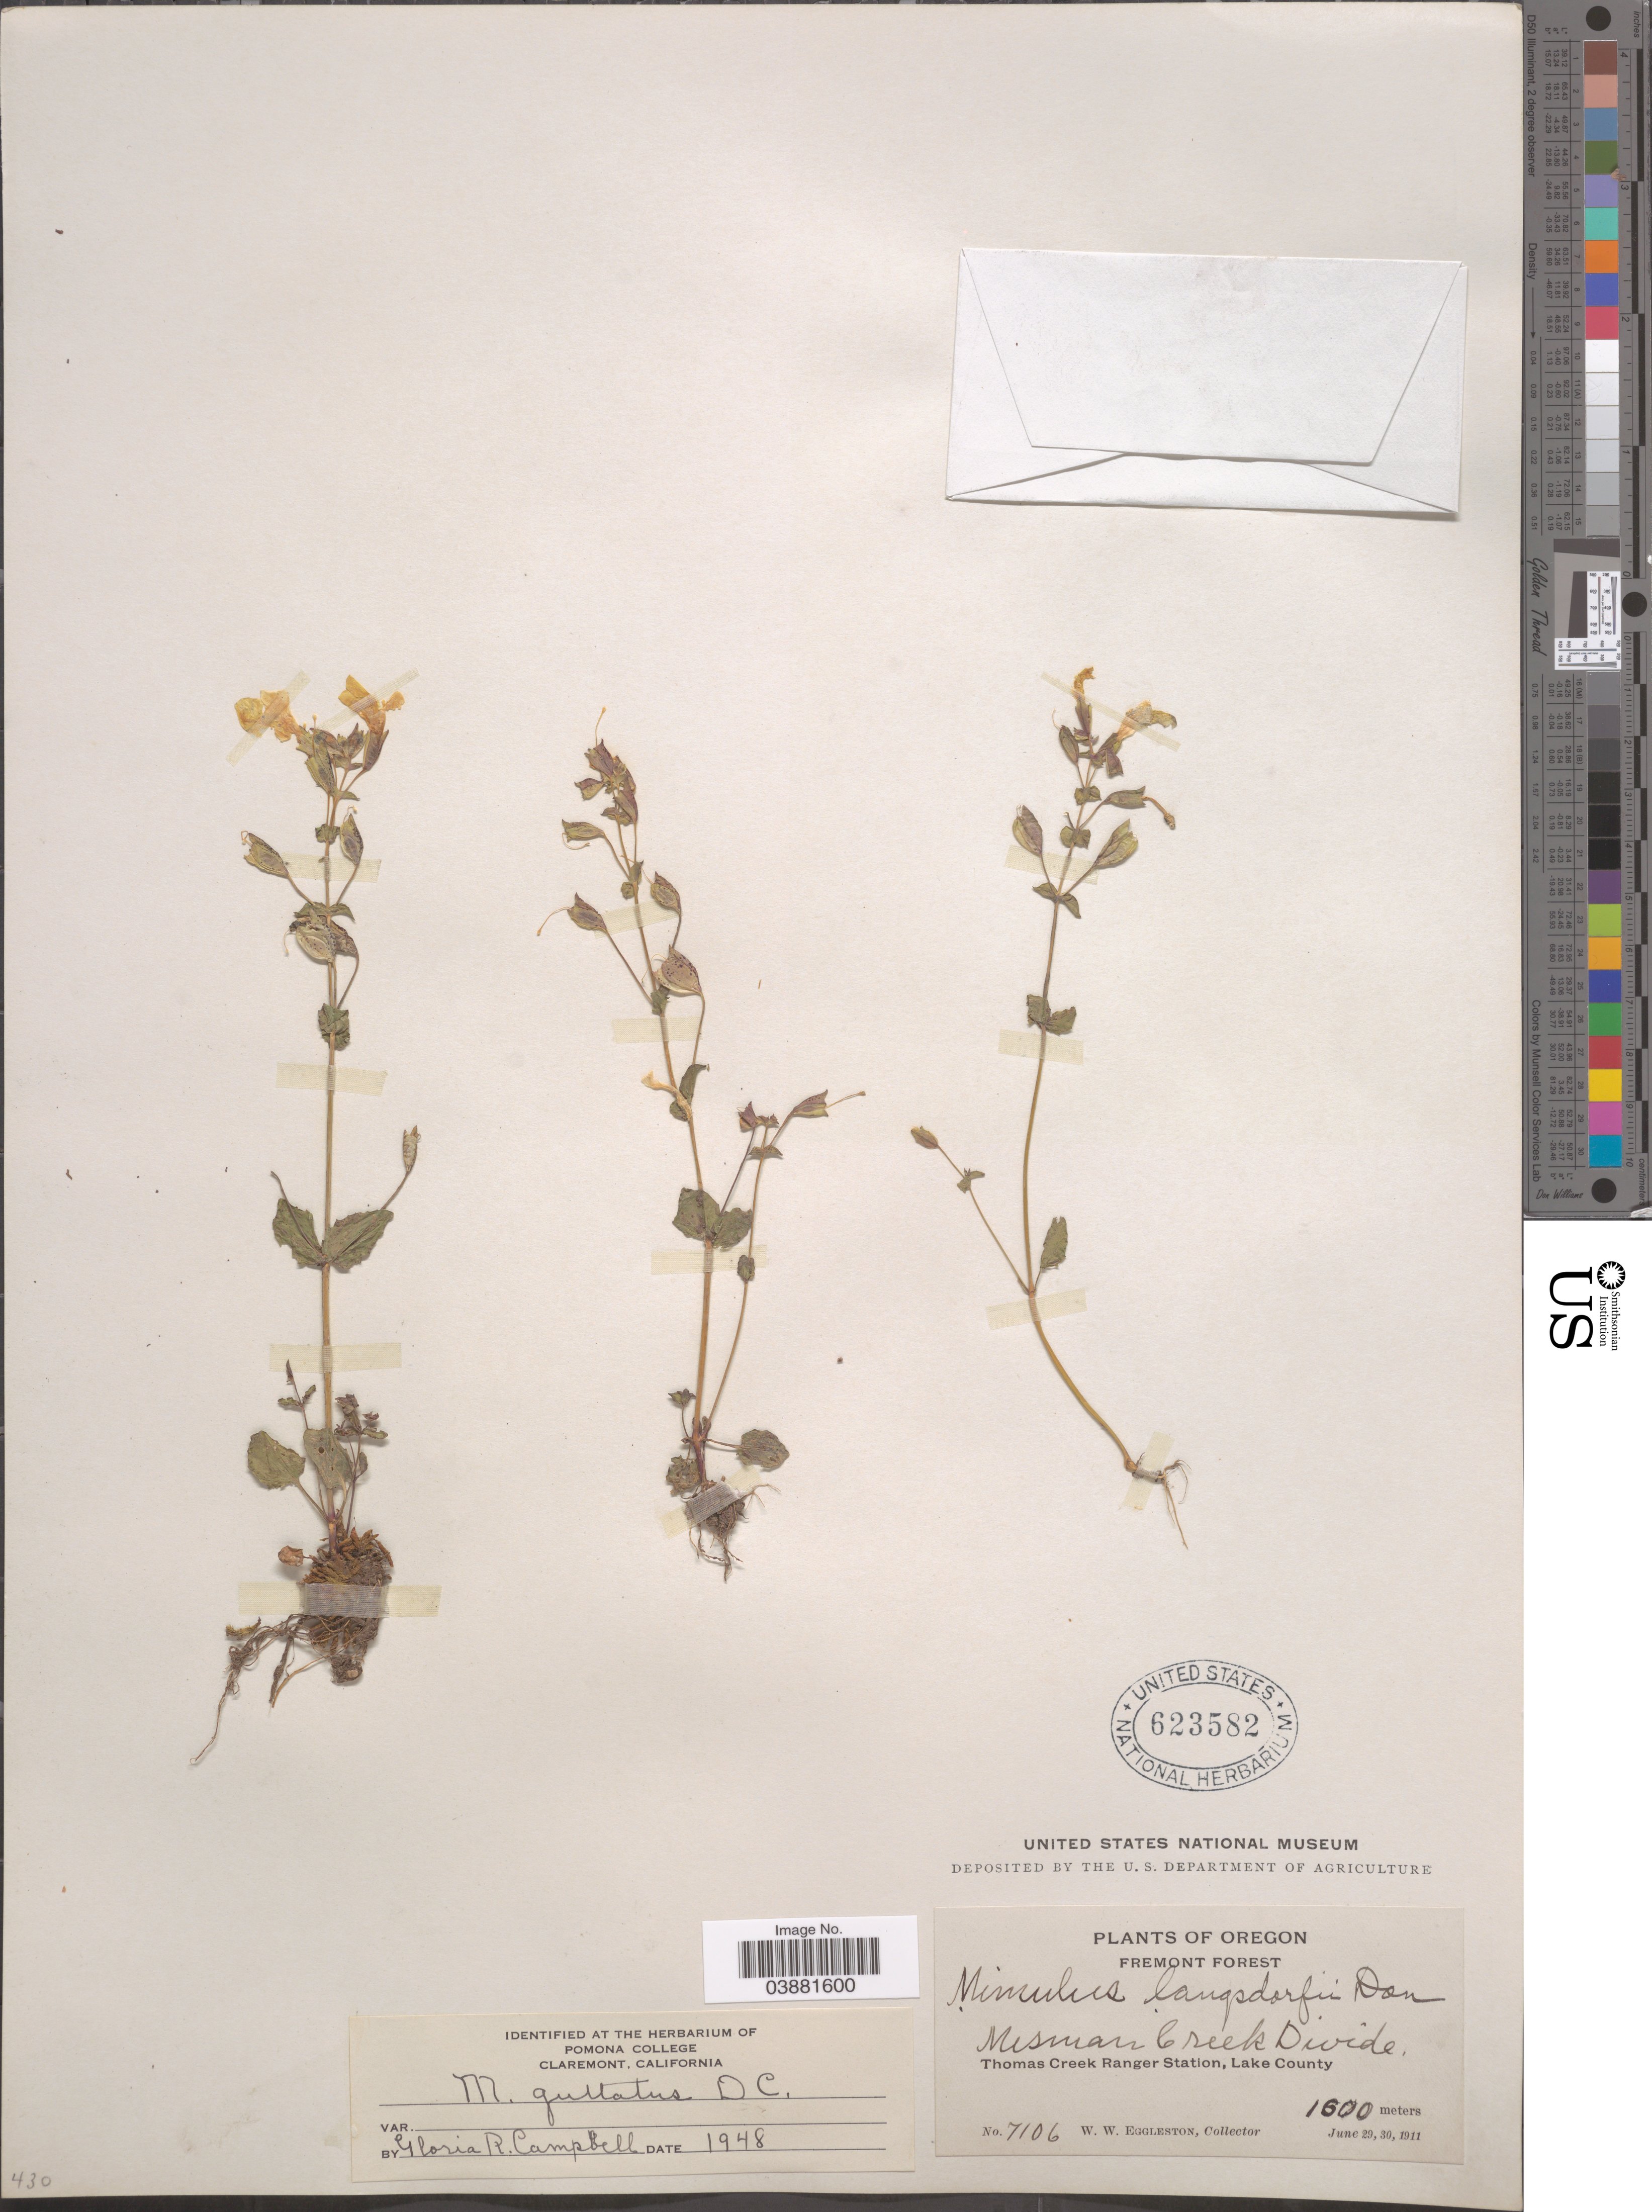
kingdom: Plantae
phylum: Tracheophyta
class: Magnoliopsida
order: Lamiales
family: Phrymaceae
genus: Mimulus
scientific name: Mimulus guttatus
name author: DC.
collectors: W. W. Eggleston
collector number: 7106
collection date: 1911-06-29/1911-06-30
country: United States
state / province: Oregon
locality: Fremont Forest. Mesman Creek Divide. Thomas Creek Ranger Station, Lake County.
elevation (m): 1600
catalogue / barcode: US 623582